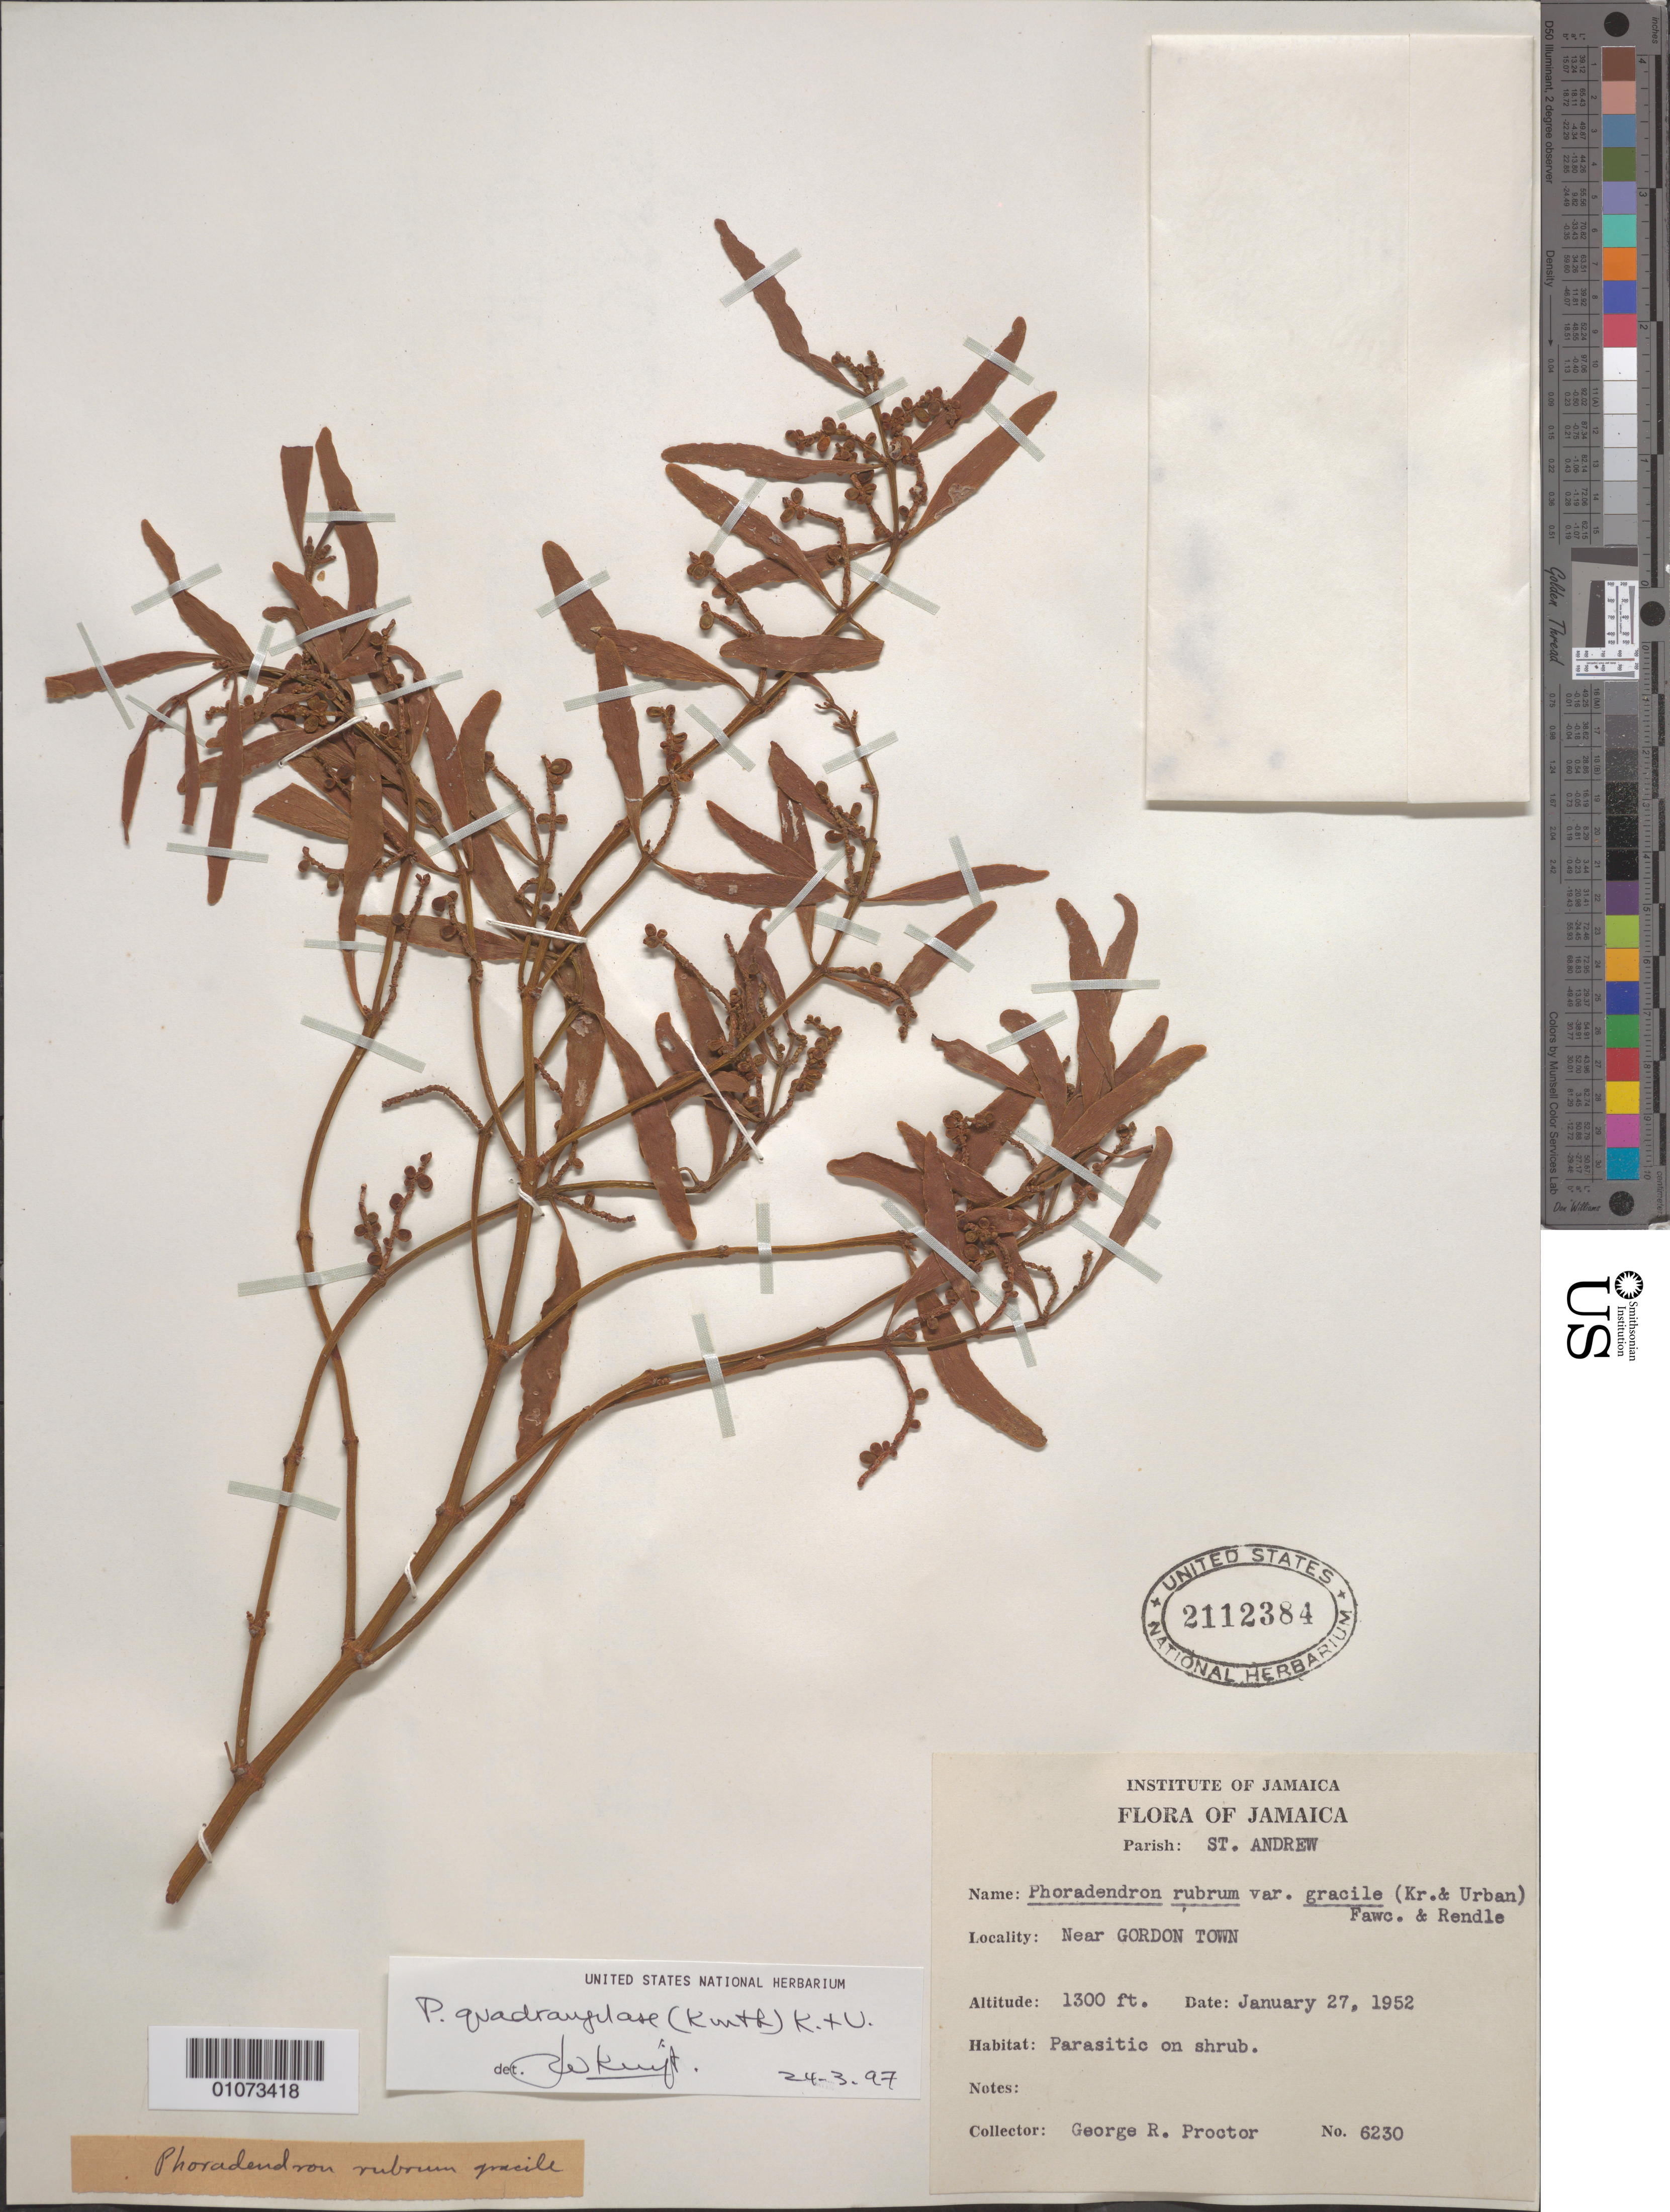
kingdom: Plantae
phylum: Tracheophyta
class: Magnoliopsida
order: Santalales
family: Viscaceae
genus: Phoradendron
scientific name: Phoradendron quadrangulare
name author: (Kunth) Griseb.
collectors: G. R. Proctor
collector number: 6230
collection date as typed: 27 Jan 1952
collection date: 1952-01-27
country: Jamaica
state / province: Saint Andrew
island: Jamaica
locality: Near Gordon Town.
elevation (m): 396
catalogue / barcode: US 2112384